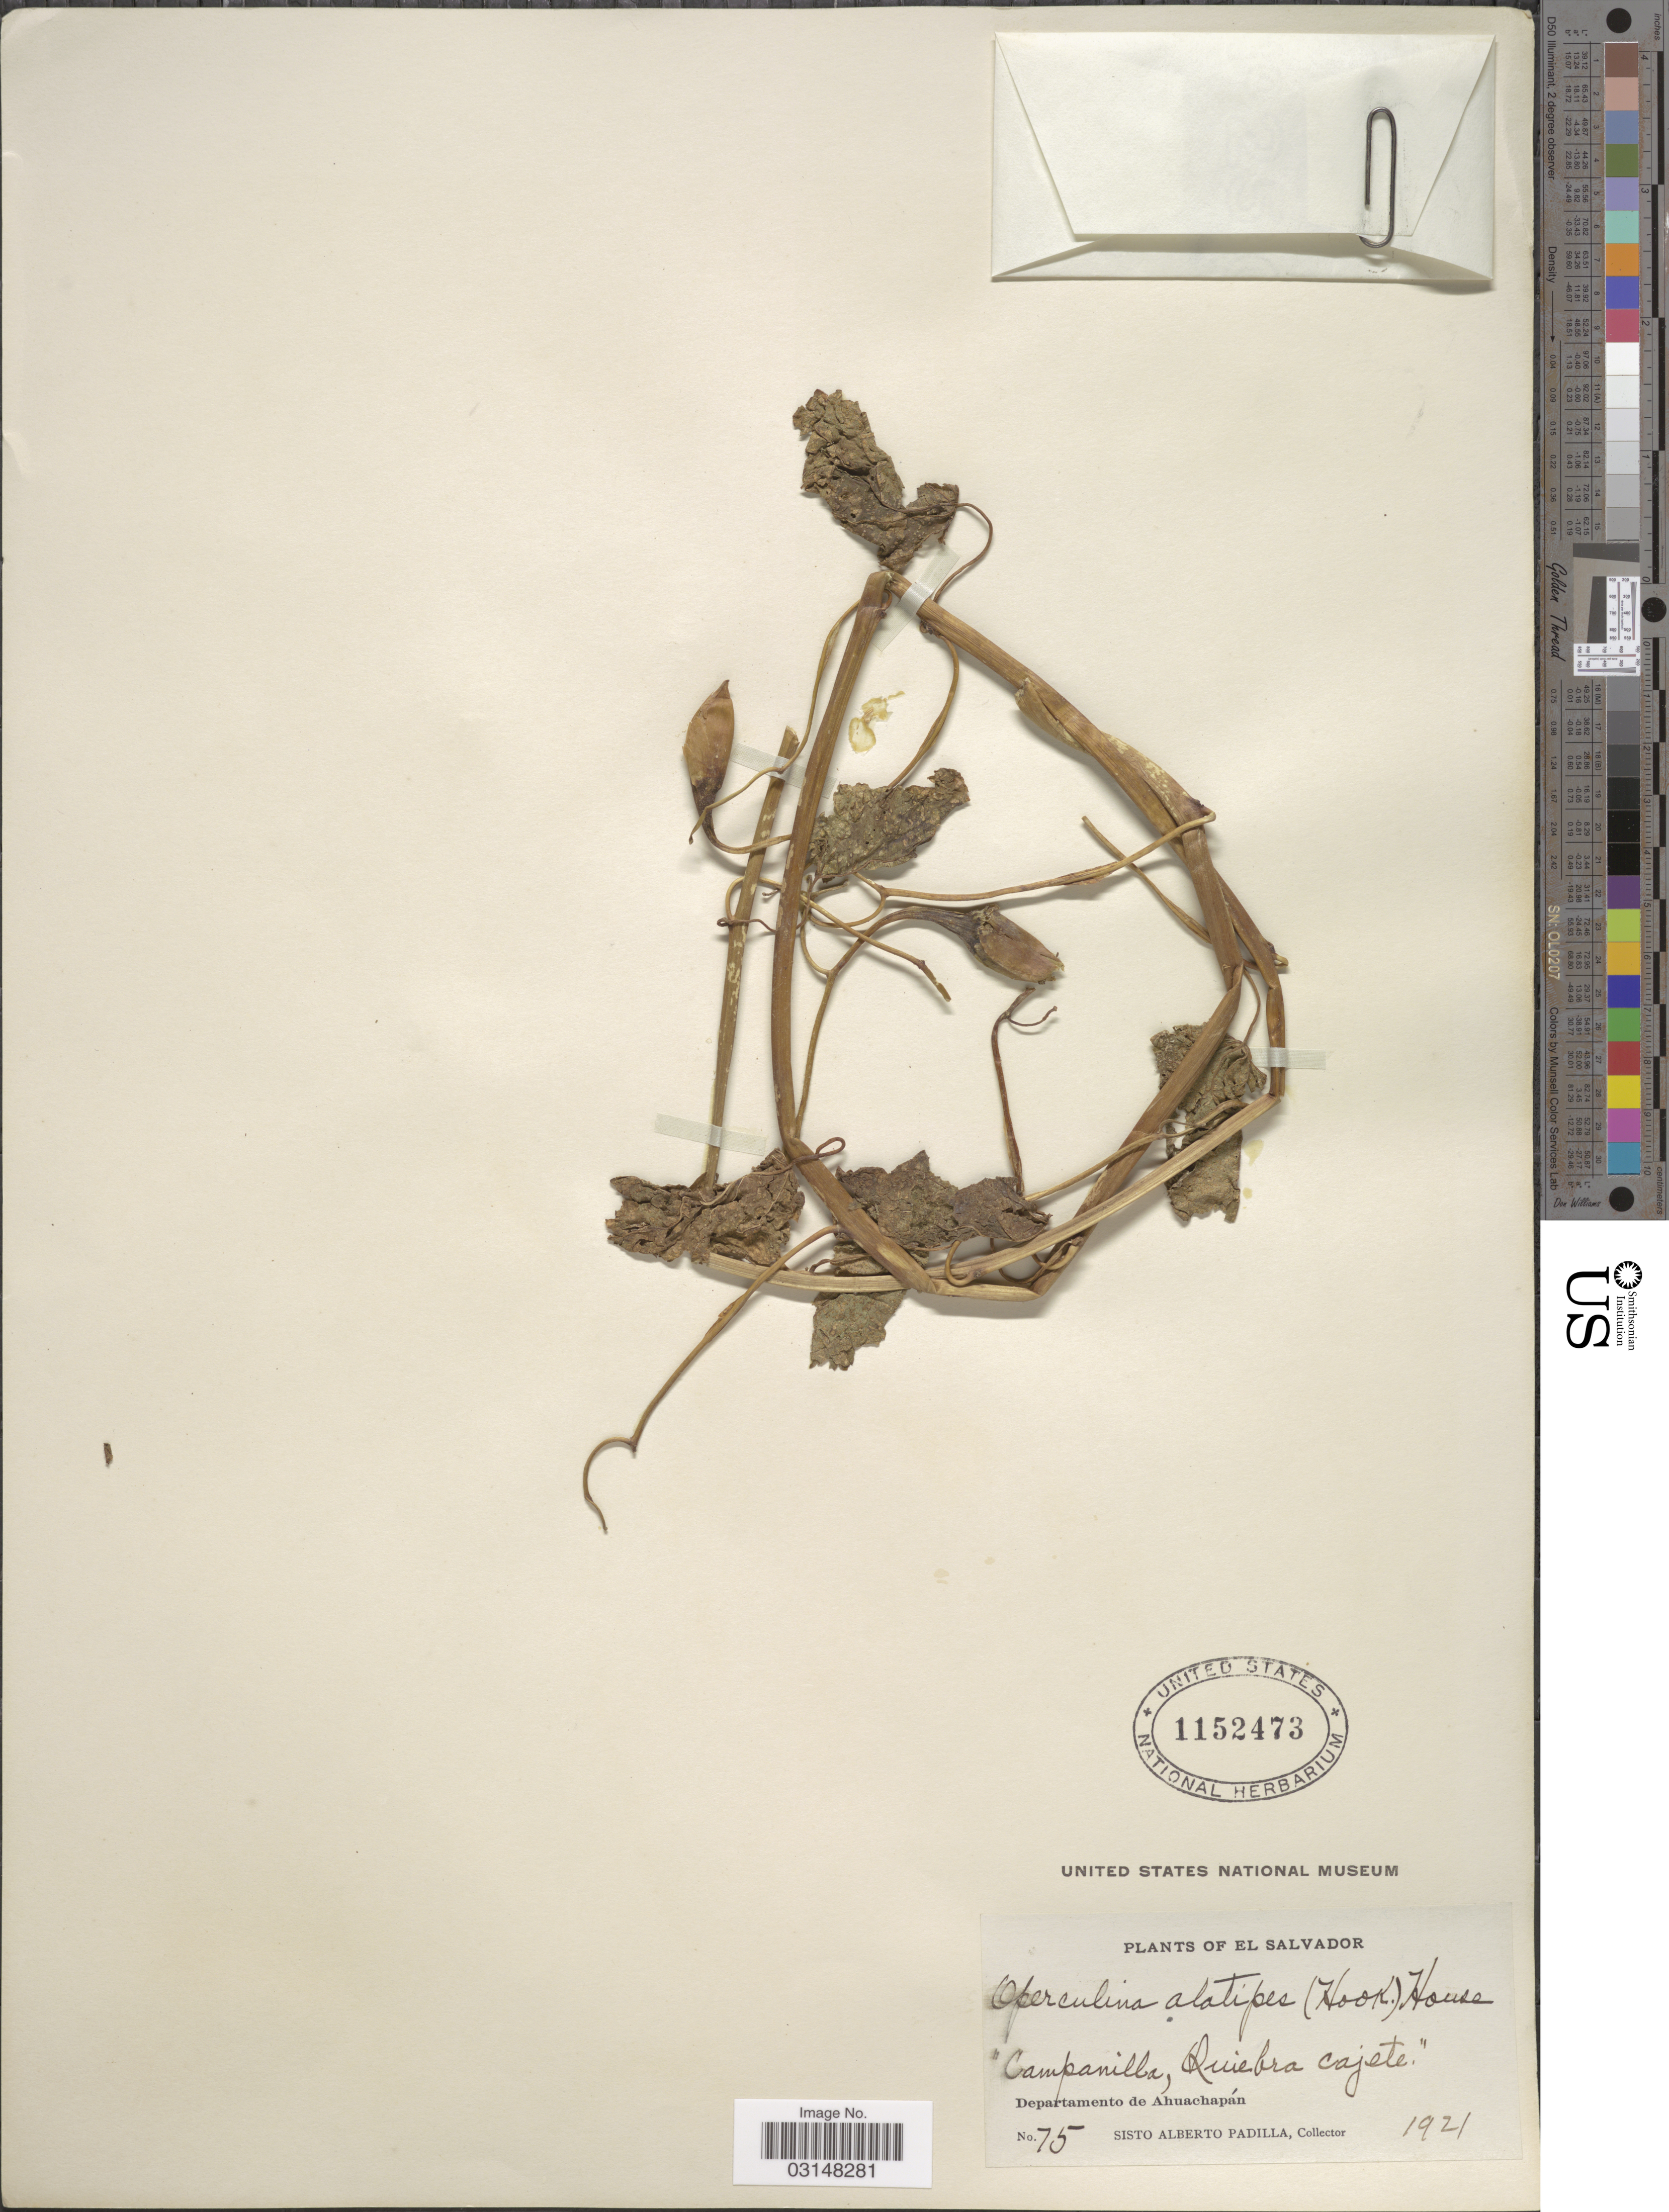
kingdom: Plantae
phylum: Tracheophyta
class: Magnoliopsida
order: Solanales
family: Convolvulaceae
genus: Operculina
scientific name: Operculina pteripes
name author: (G. Don) O'Donell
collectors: S. A. Padilla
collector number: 75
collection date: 1921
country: El Salvador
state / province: Ahuachapan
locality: Departamento de Ahuachapán.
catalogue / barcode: US 1152473